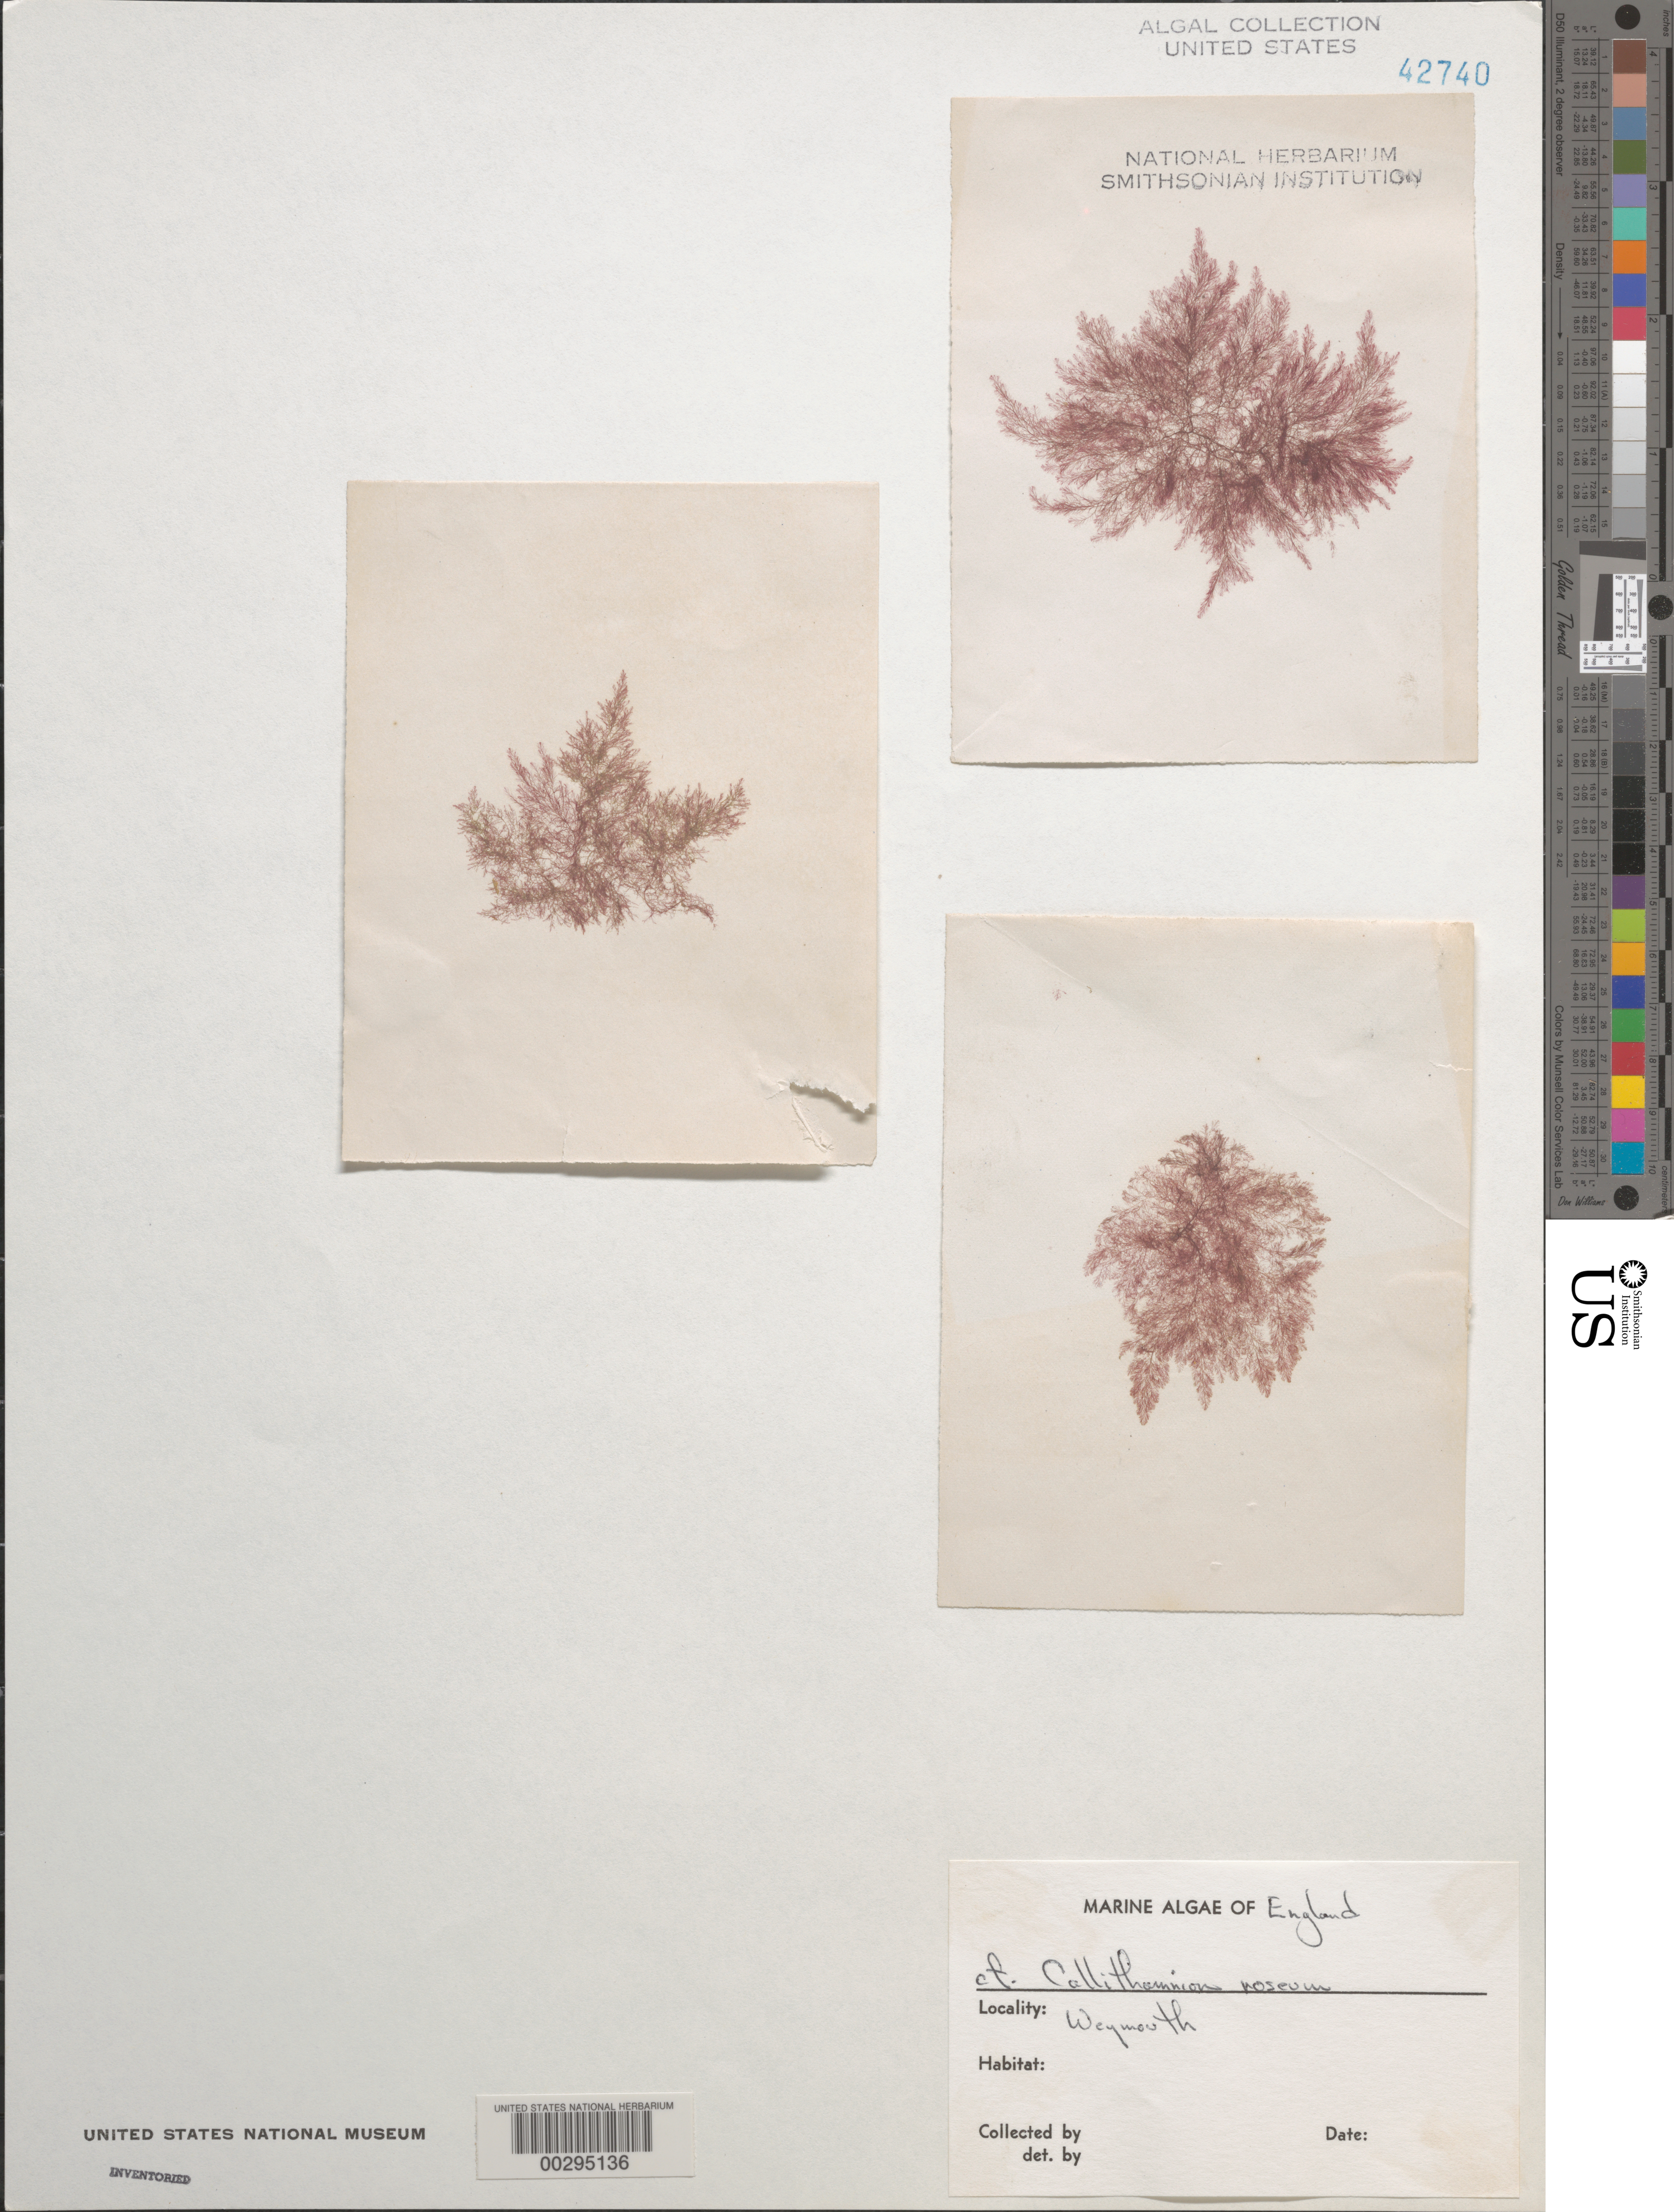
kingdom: Plantae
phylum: Rhodophyta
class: Florideophyceae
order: Ceramiales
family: Callithamniaceae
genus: Gaillona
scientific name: Gaillona rosea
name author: (Roth) A. Athanasiadis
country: United Kingdom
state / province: England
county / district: Dorset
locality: Weymouth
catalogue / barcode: US 42740